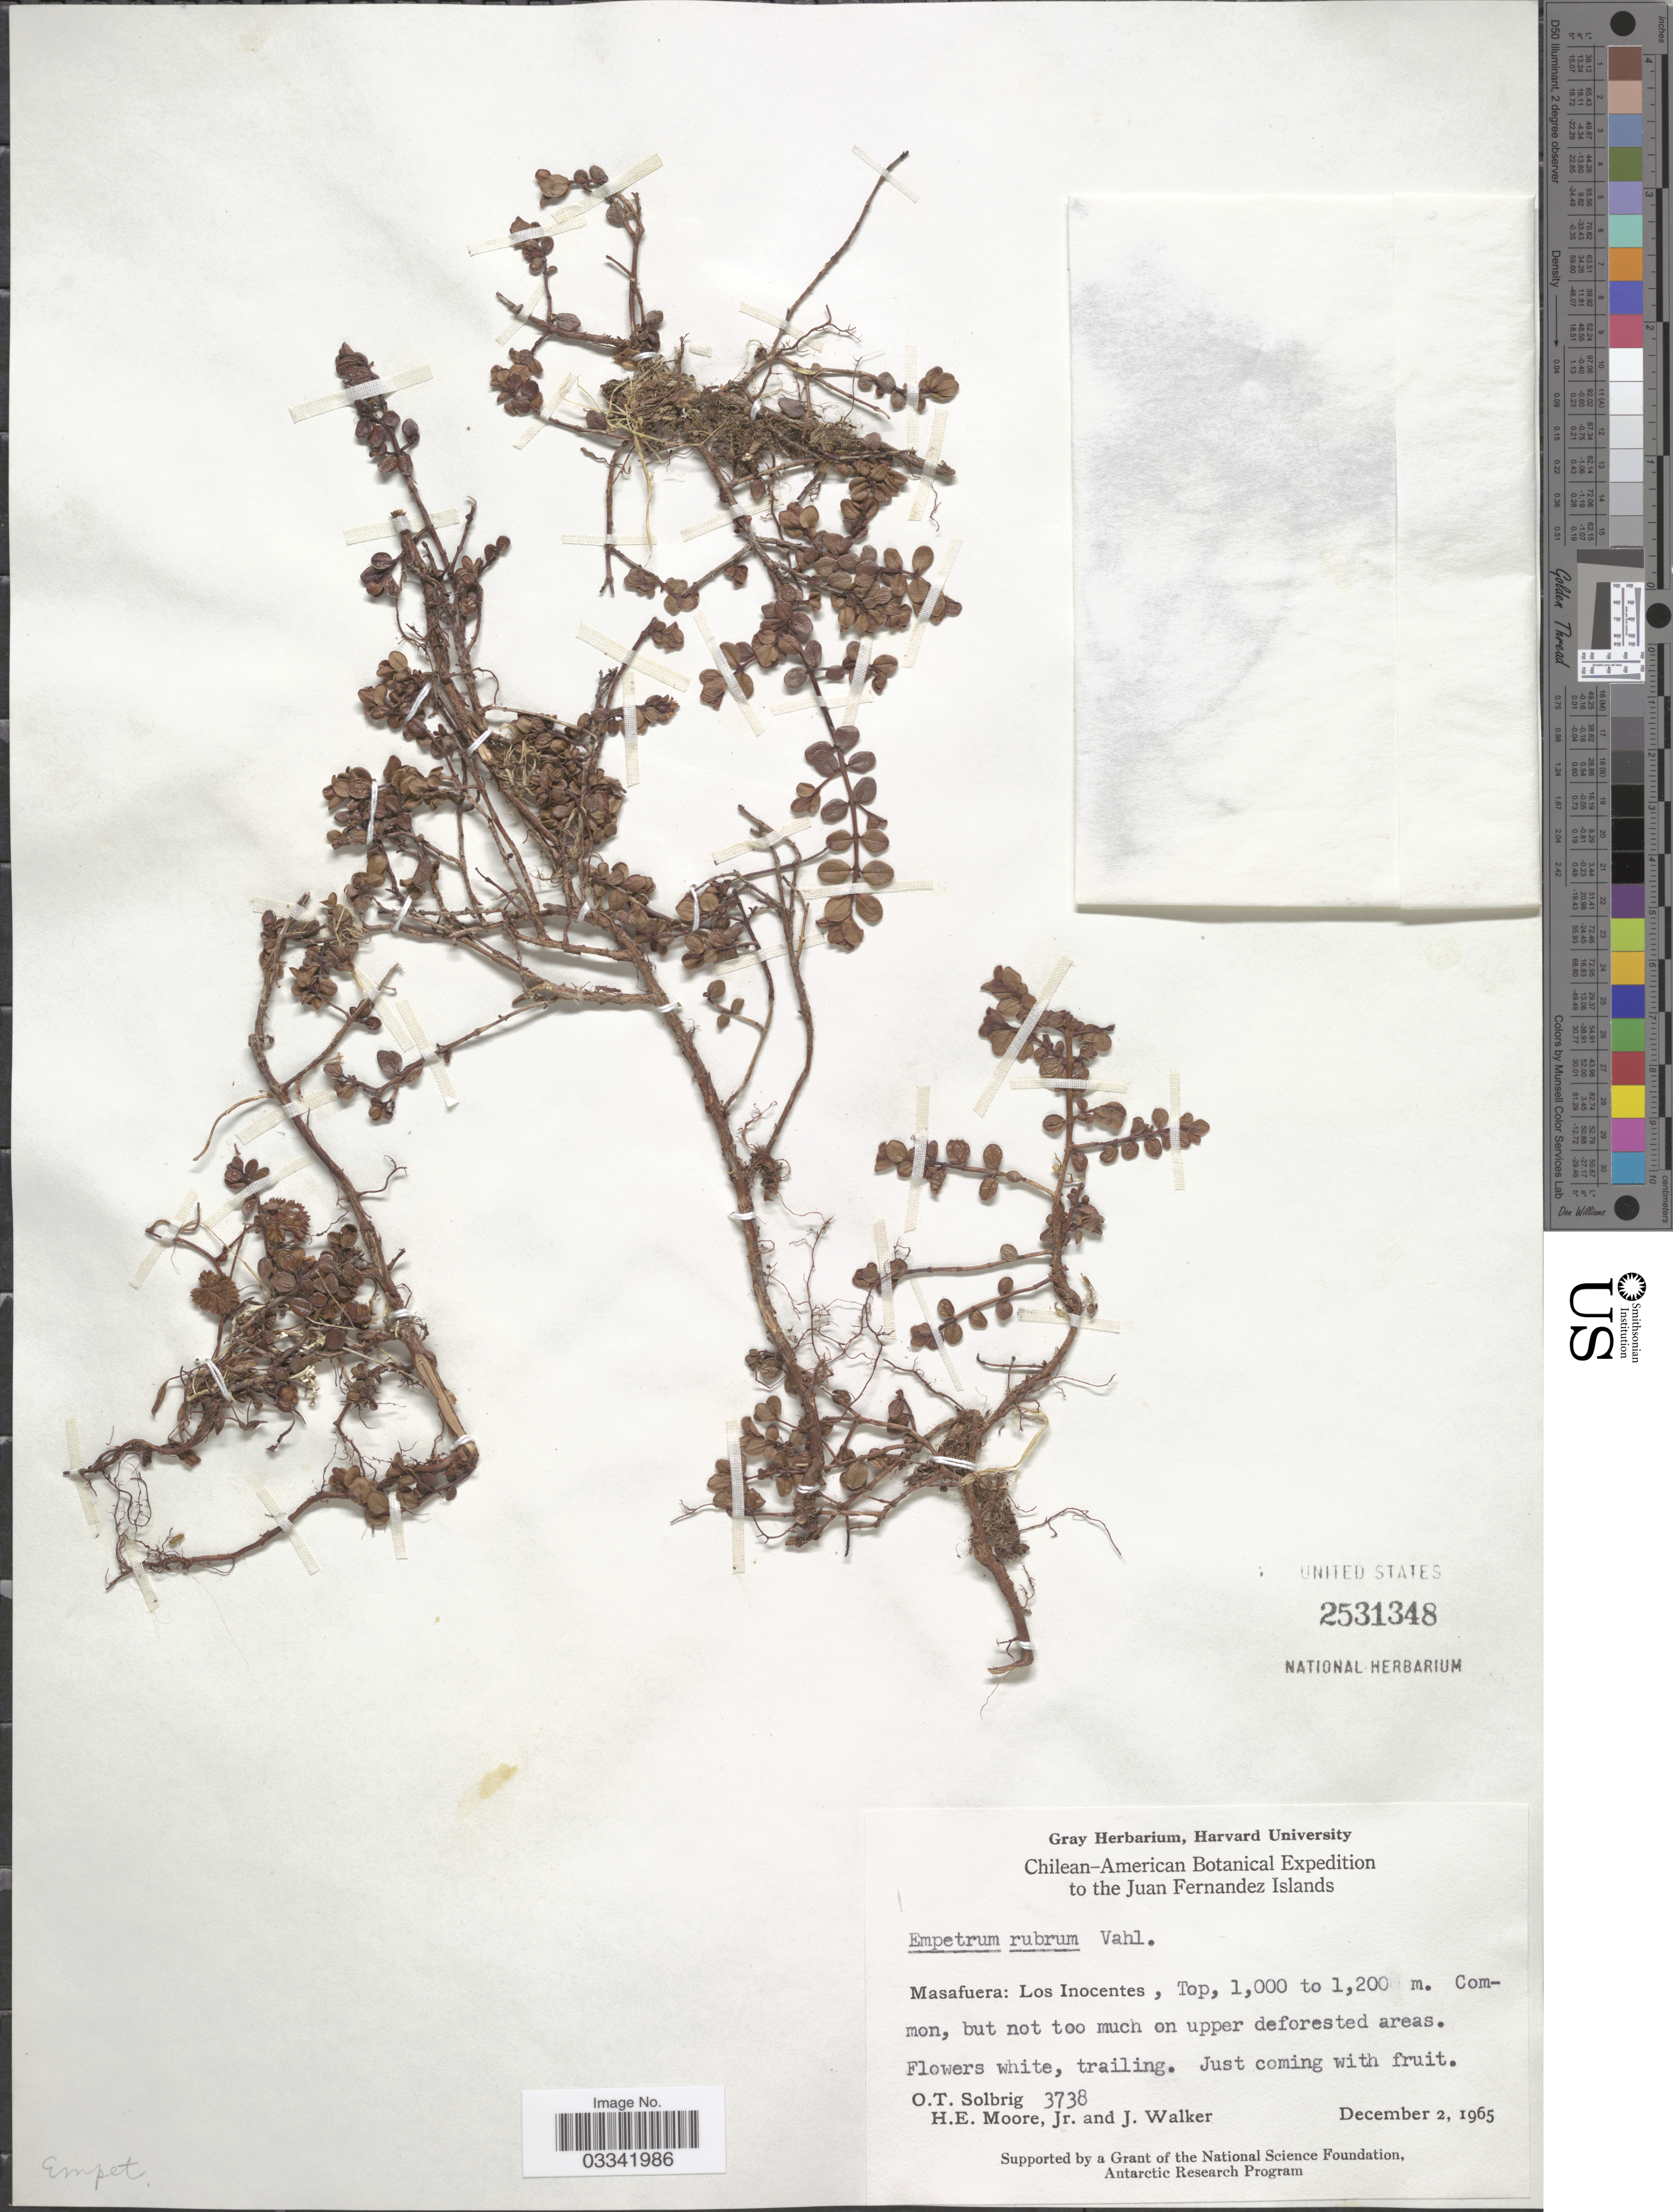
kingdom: Plantae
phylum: Tracheophyta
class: Magnoliopsida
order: Ericales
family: Ericaceae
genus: Empetrum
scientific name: Empetrum rubrum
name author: Vahl ex Willd.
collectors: O. T. Solbrig, H. Moore & J. Walker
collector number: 3738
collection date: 1965-12-02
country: Chile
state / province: Valparaíso (V)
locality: Juan Fernandez Islands, Masafuera: Los Inocentes.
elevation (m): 1000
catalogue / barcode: US 2531348